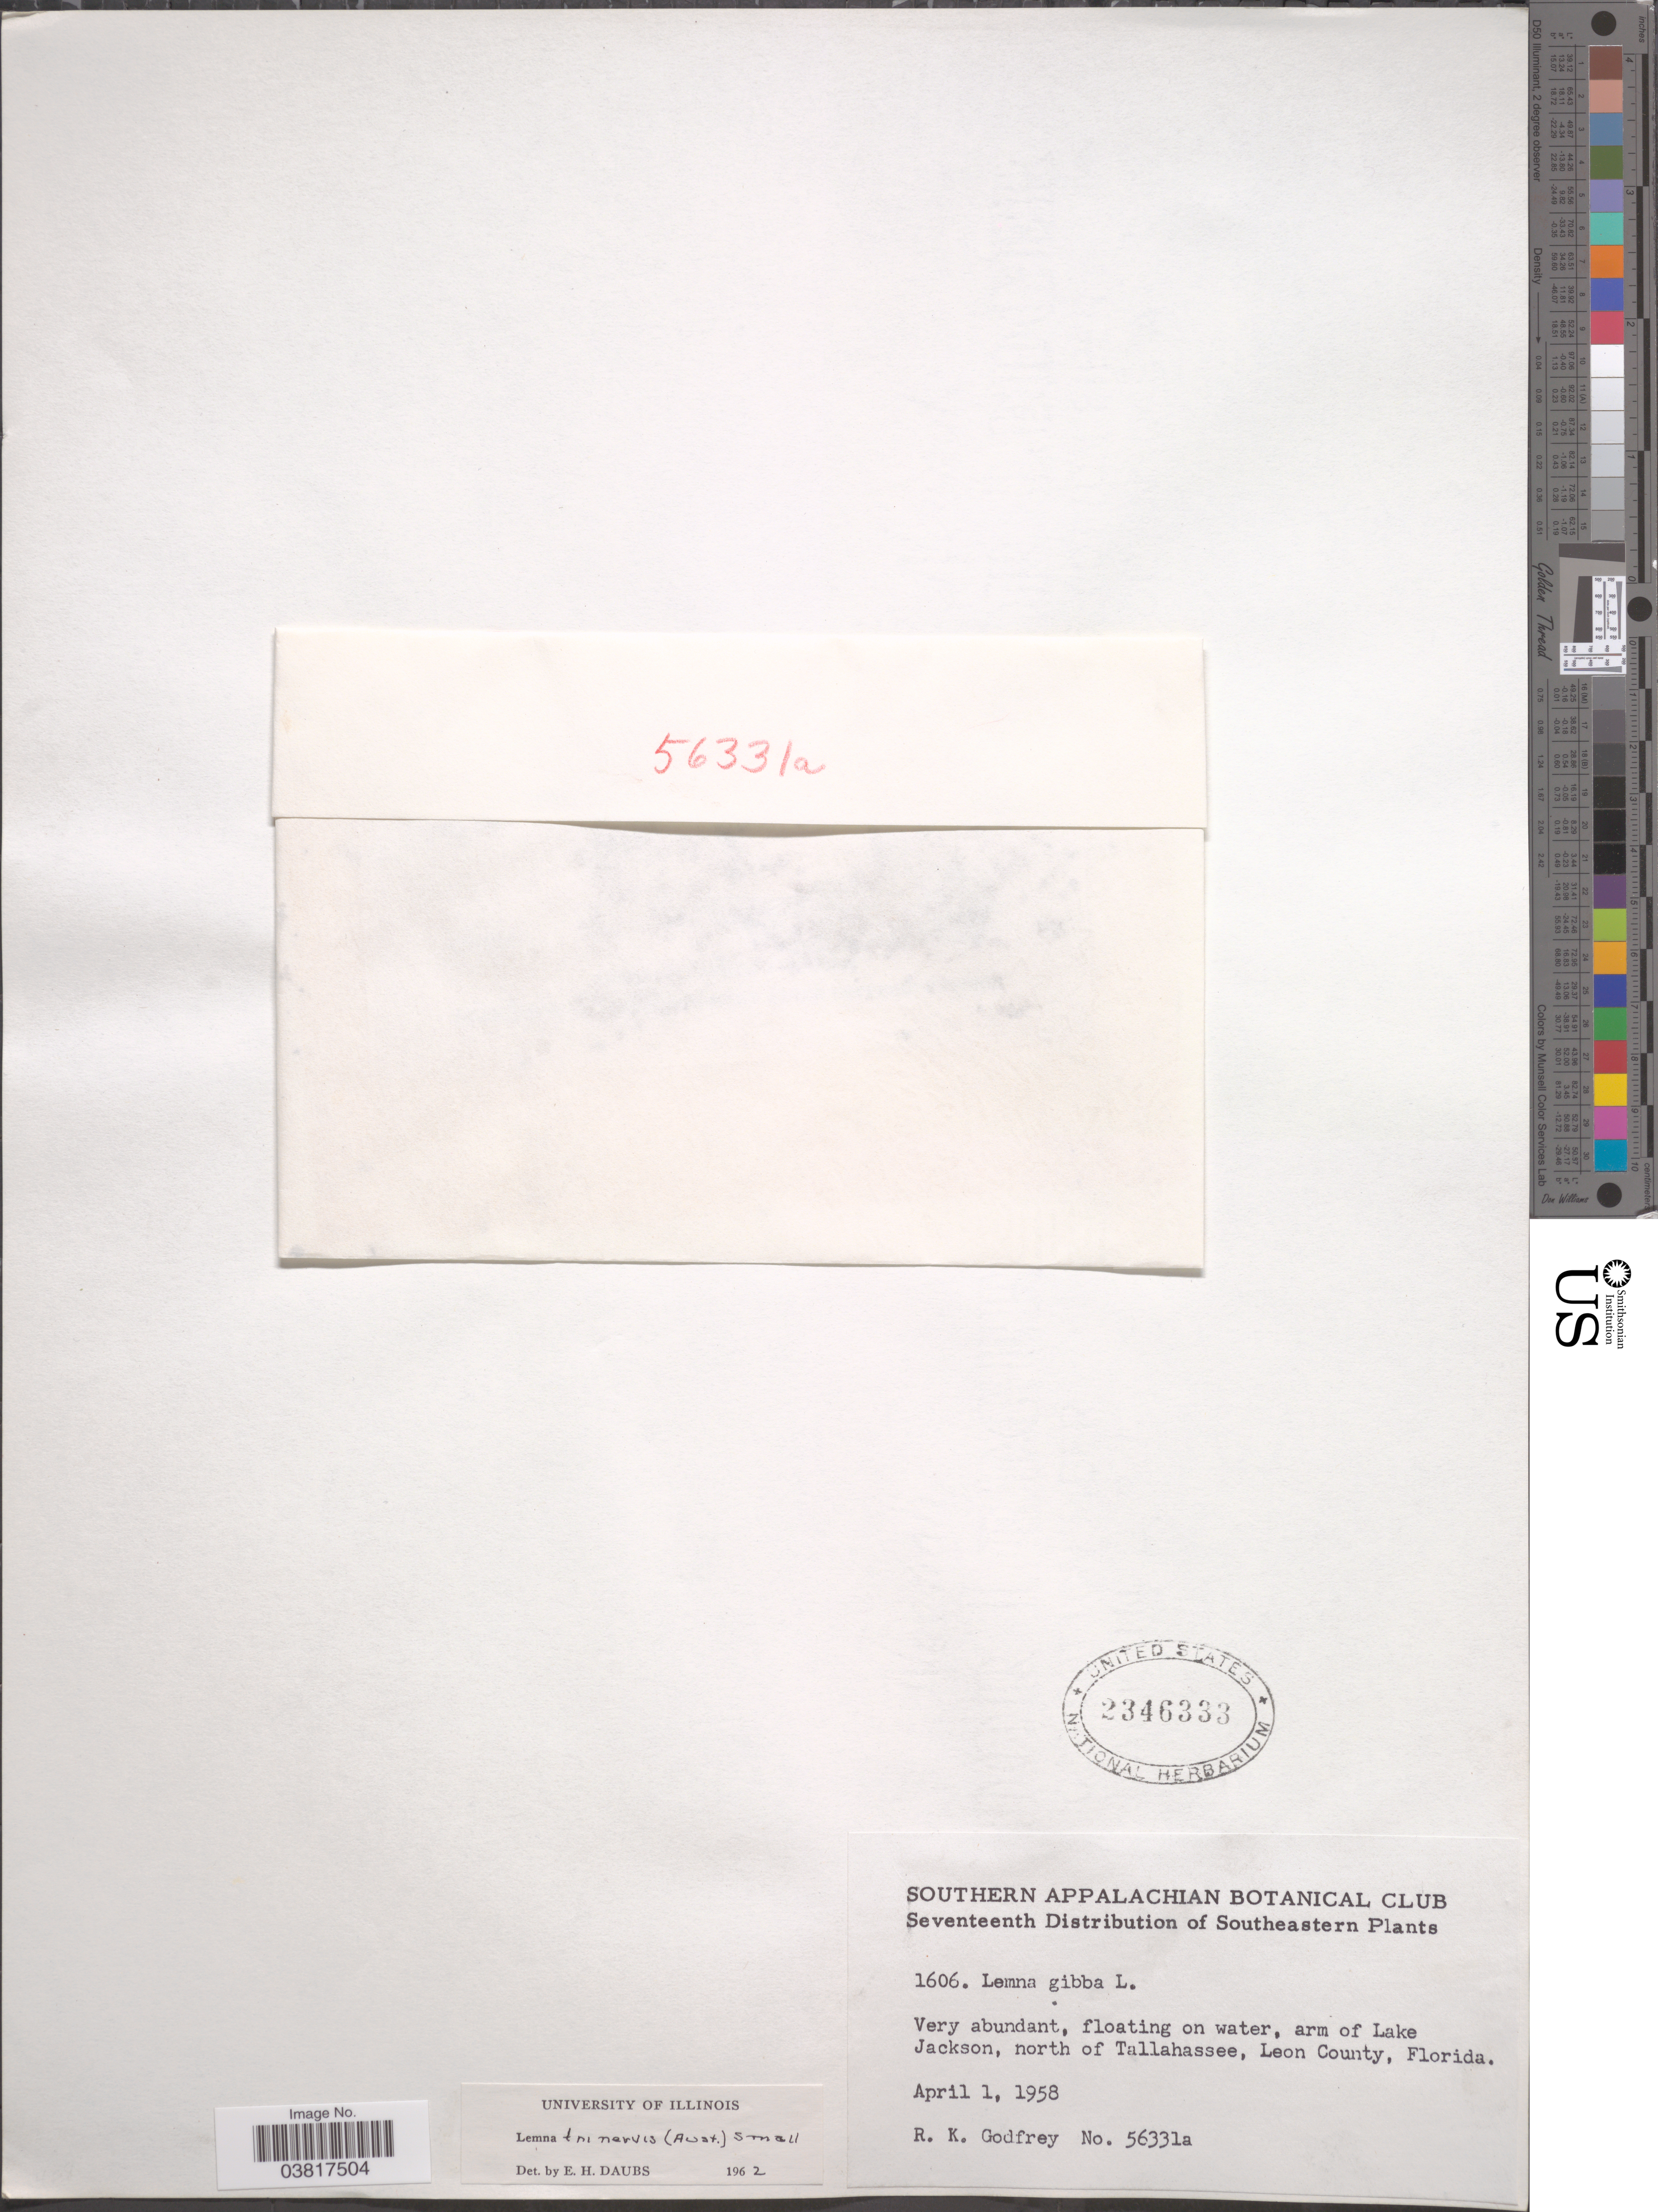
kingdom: Plantae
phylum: Tracheophyta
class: Liliopsida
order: Alismatales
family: Araceae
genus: Lemna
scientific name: Lemna trinervis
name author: Small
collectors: R. K. Godfrey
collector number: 56331a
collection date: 1958-04-01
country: United States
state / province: Florida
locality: Southeastern. Arm of Lake Jackson, north of Tallahassee, Leon County.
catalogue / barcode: US 2346333